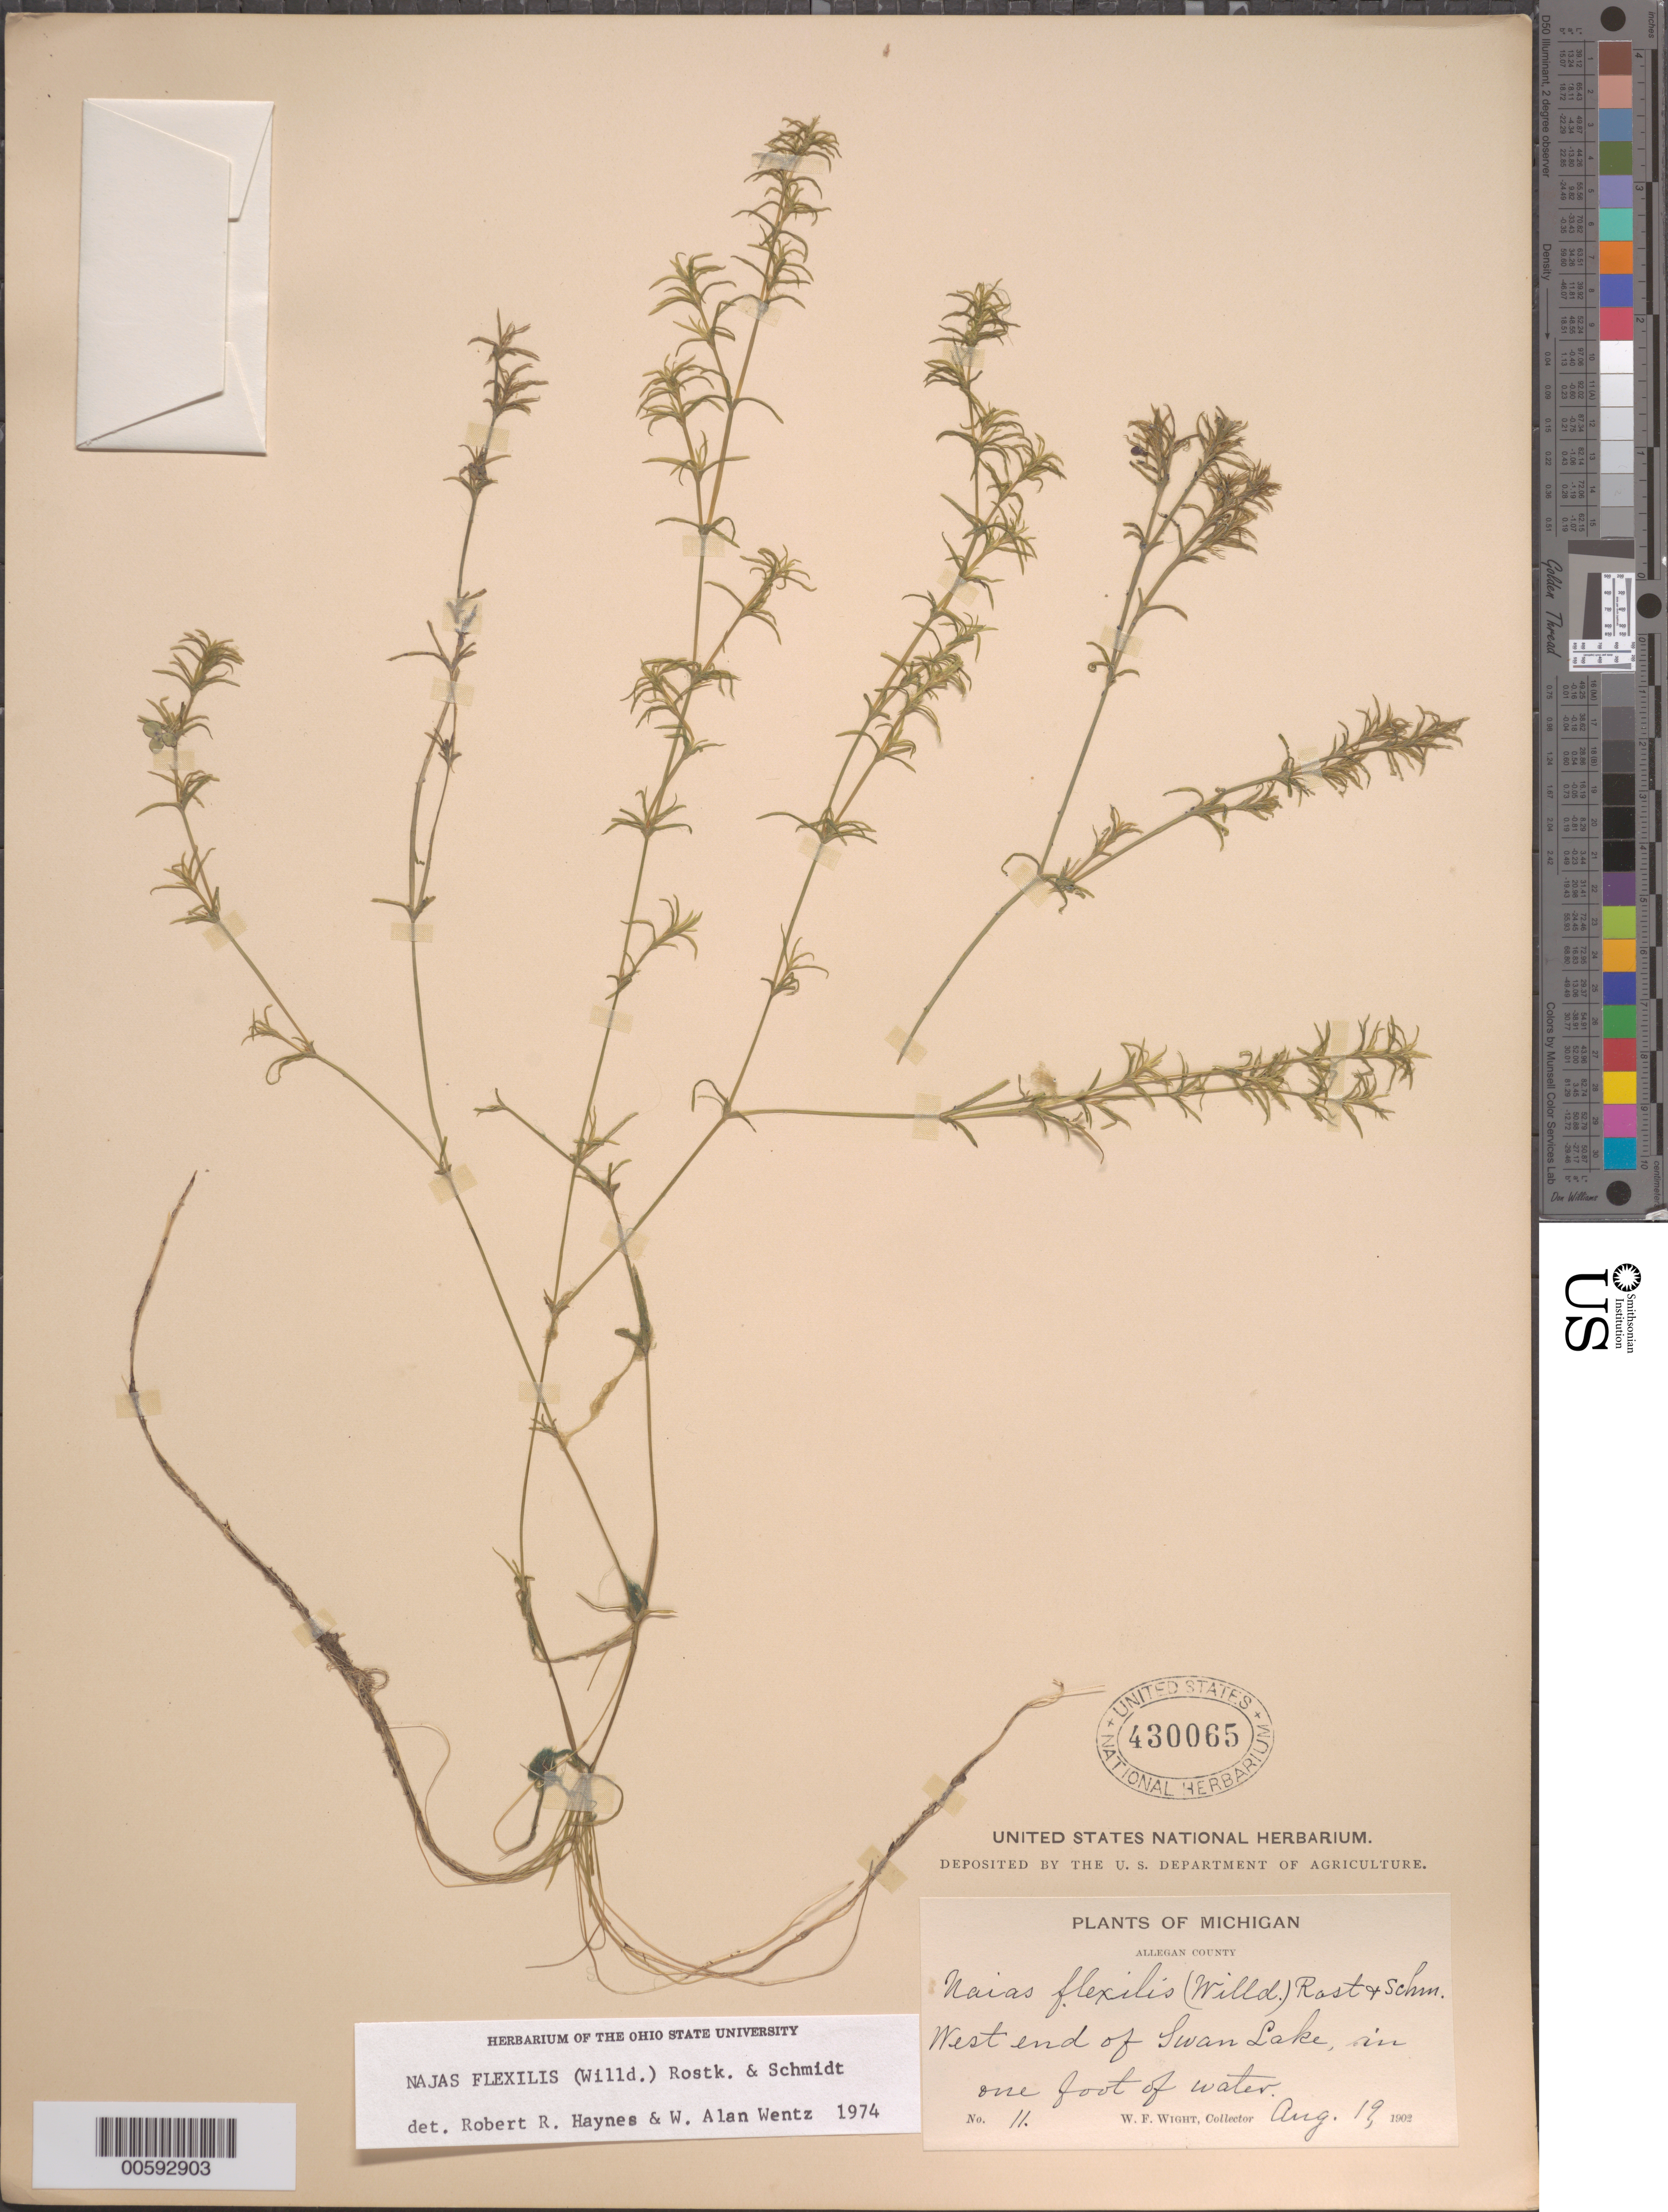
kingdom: Plantae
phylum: Tracheophyta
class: Liliopsida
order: Alismatales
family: Hydrocharitaceae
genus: Najas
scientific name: Najas flexilis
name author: (Willd.) Rostk. & Schmidt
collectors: W. Wight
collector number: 11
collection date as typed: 19 Aug 1902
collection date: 1902-08-19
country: United States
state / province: Michigan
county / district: Allegan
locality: W end of Swan Lake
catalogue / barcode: US 430065